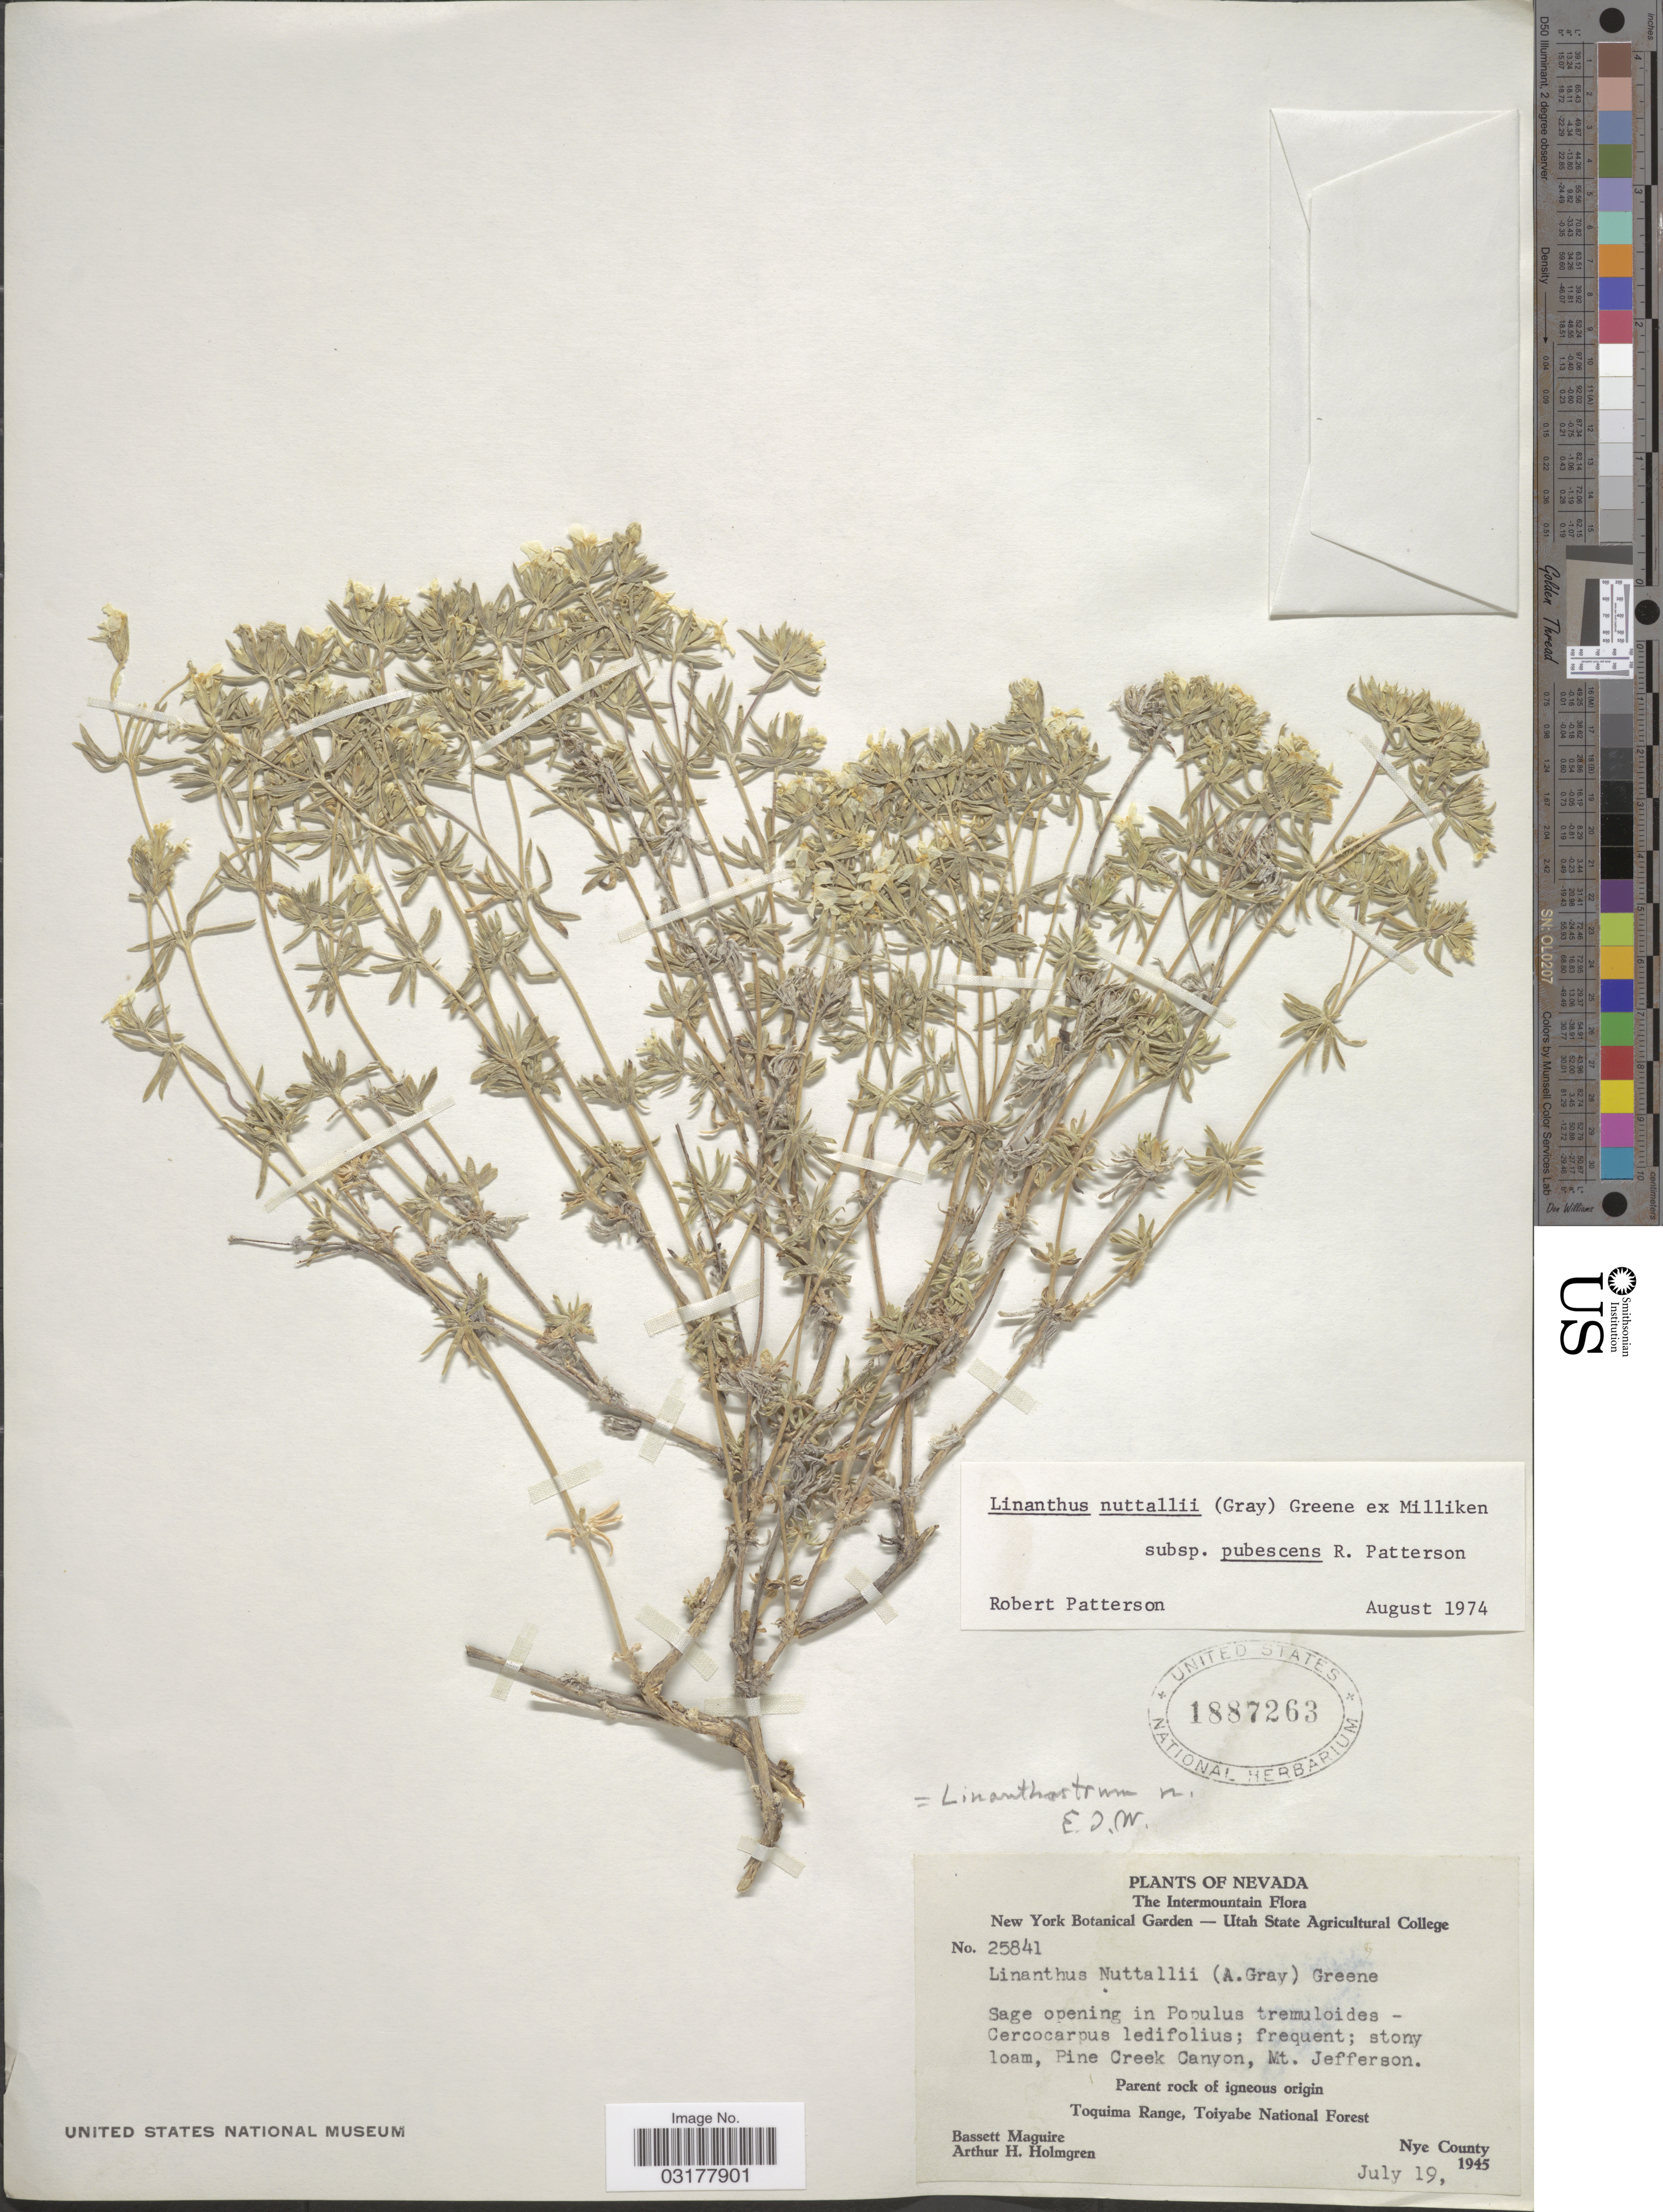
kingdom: Plantae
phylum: Tracheophyta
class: Magnoliopsida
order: Ericales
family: Polemoniaceae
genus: Leptosiphon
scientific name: Leptosiphon nuttallii subsp. pubescens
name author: (R. Patt.) J.M. Porter & L.A. Johnson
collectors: B. Maguire & A. H. Holmgren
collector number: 25841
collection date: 1945-07-19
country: United States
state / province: Nevada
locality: The Intermountain, stony loam, Pine Creek Canyon, Mt. Jefferson. Toquima Range, Toiyabe National Forest, Nye County.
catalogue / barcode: US 1887263